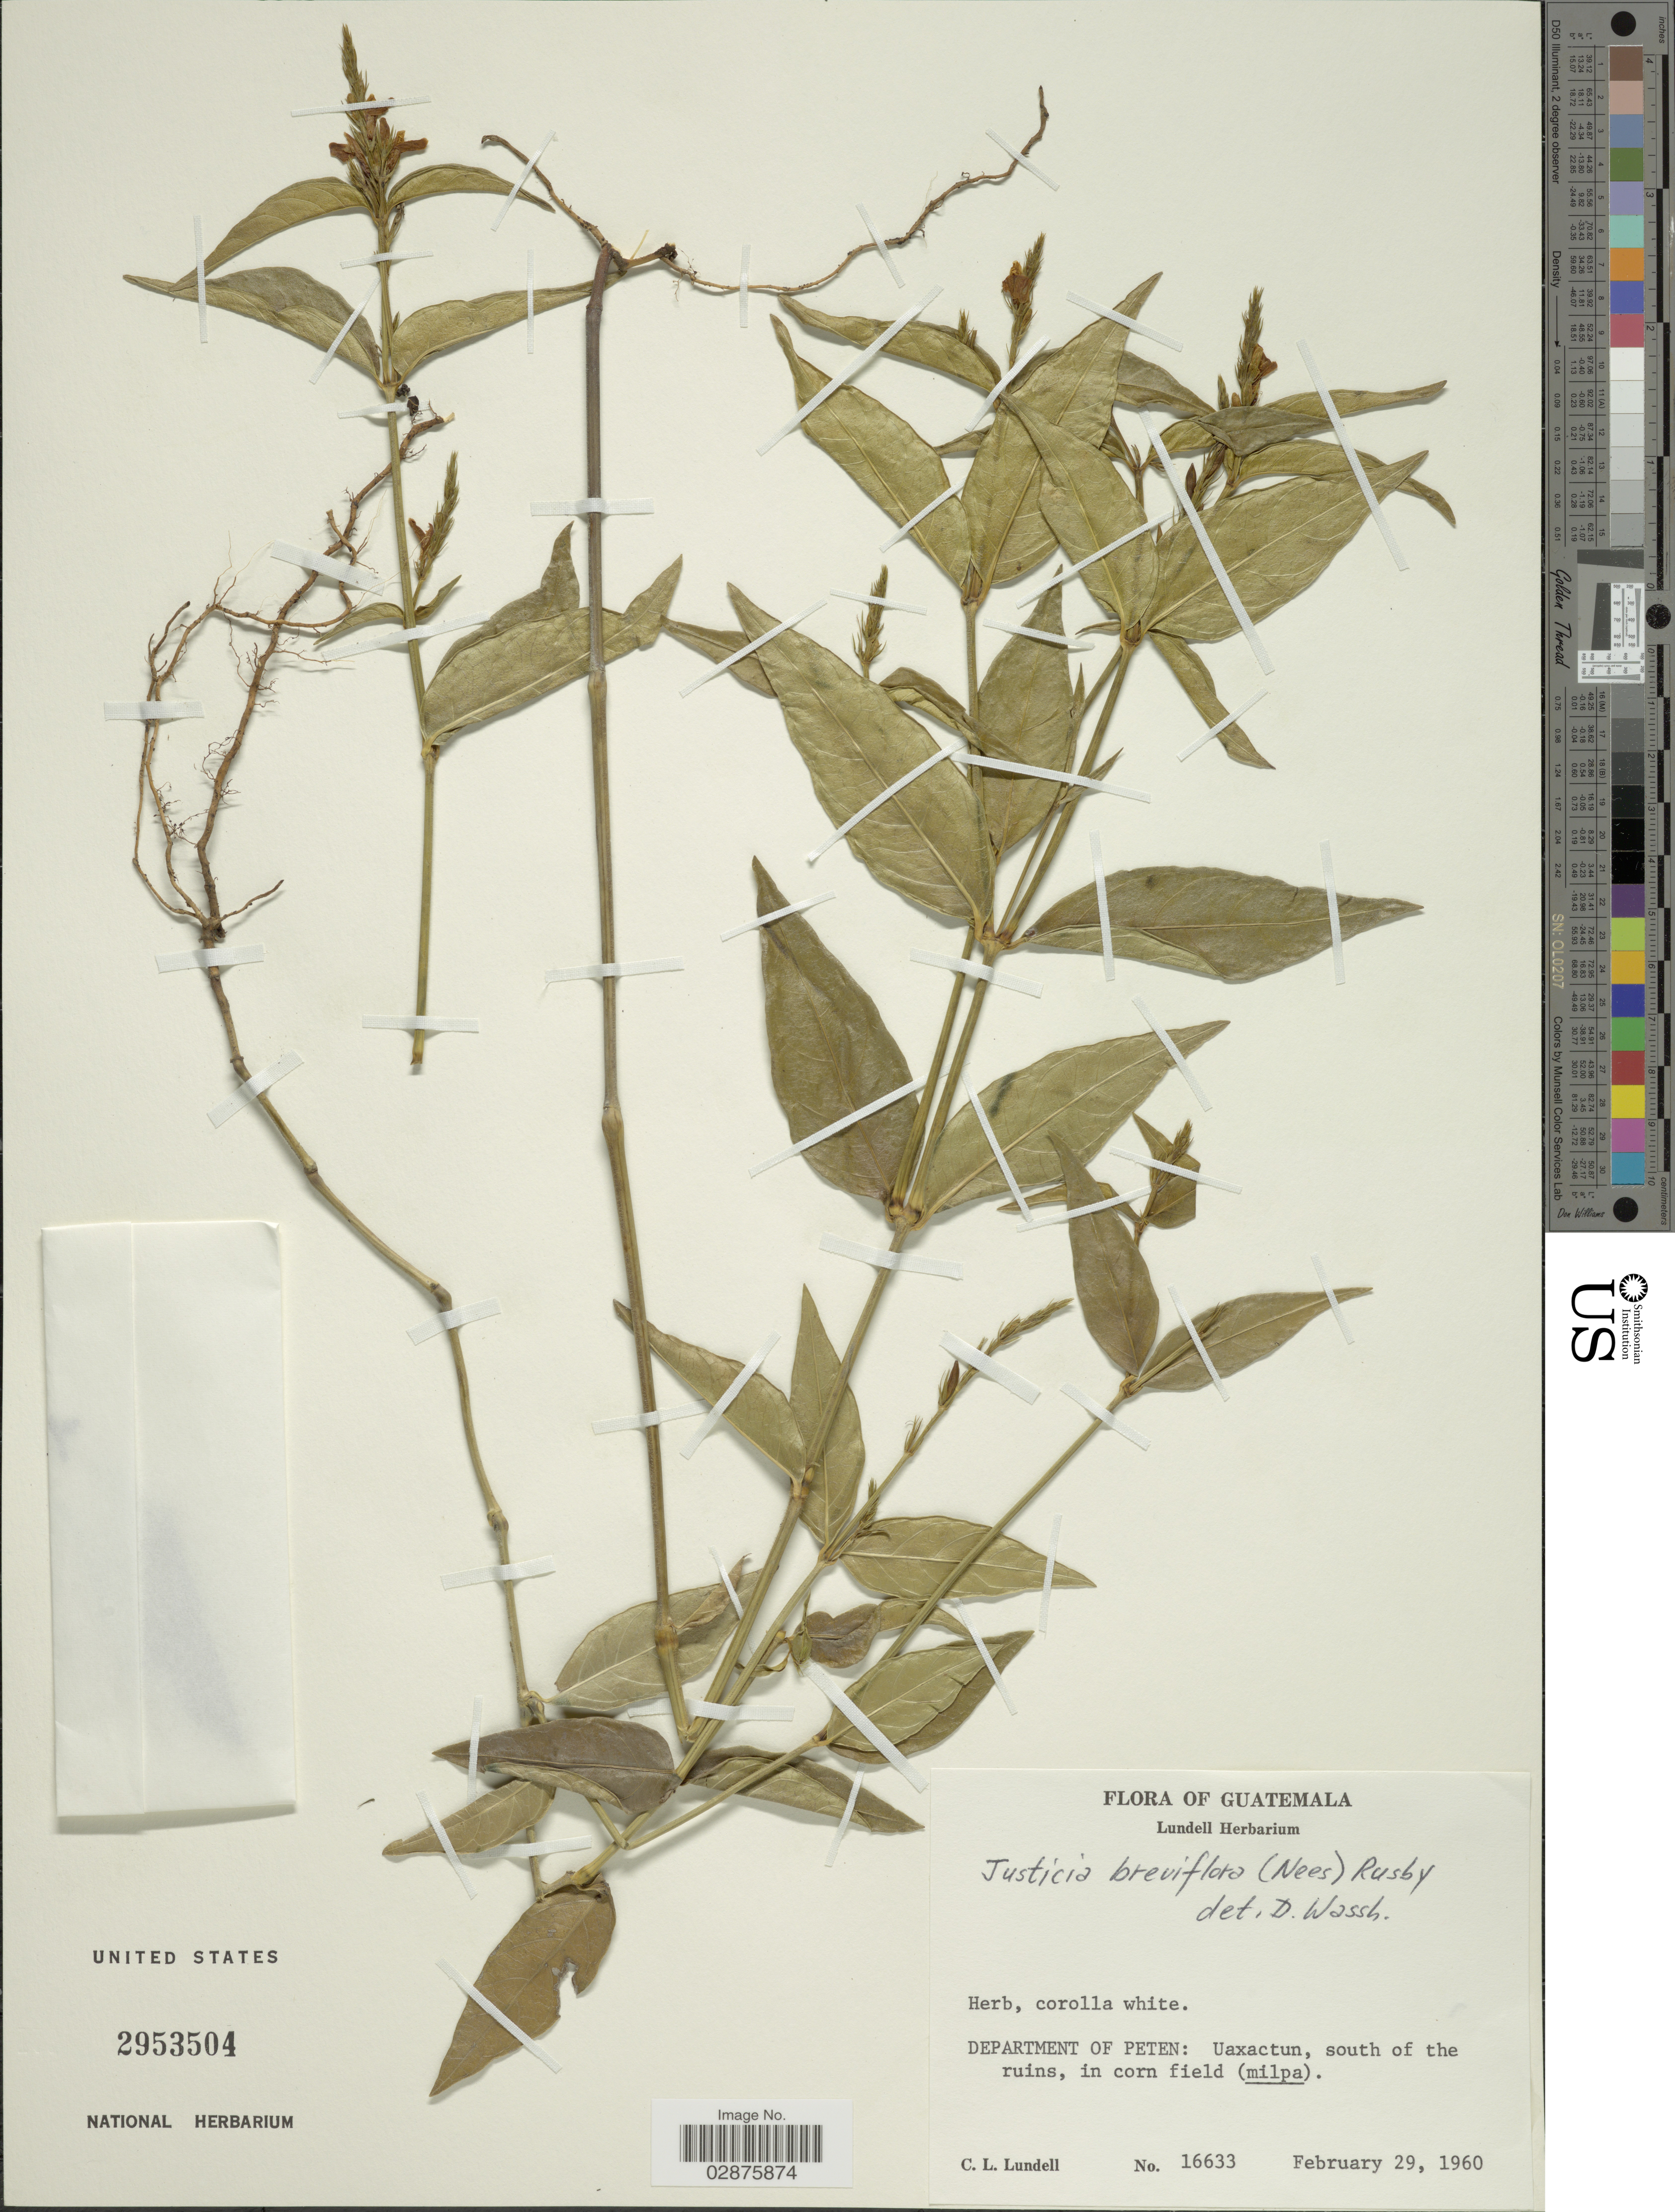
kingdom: Plantae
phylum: Tracheophyta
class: Magnoliopsida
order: Lamiales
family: Acanthaceae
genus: Justicia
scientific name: Justicia breviflora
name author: (Nees) Rusby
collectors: C. L. Lundell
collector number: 16633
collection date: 1960-02-29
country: Guatemala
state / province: El Petén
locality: Department of Peten, Uaxactun, south of the ruins, in corn field (milpa).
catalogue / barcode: US 2953504